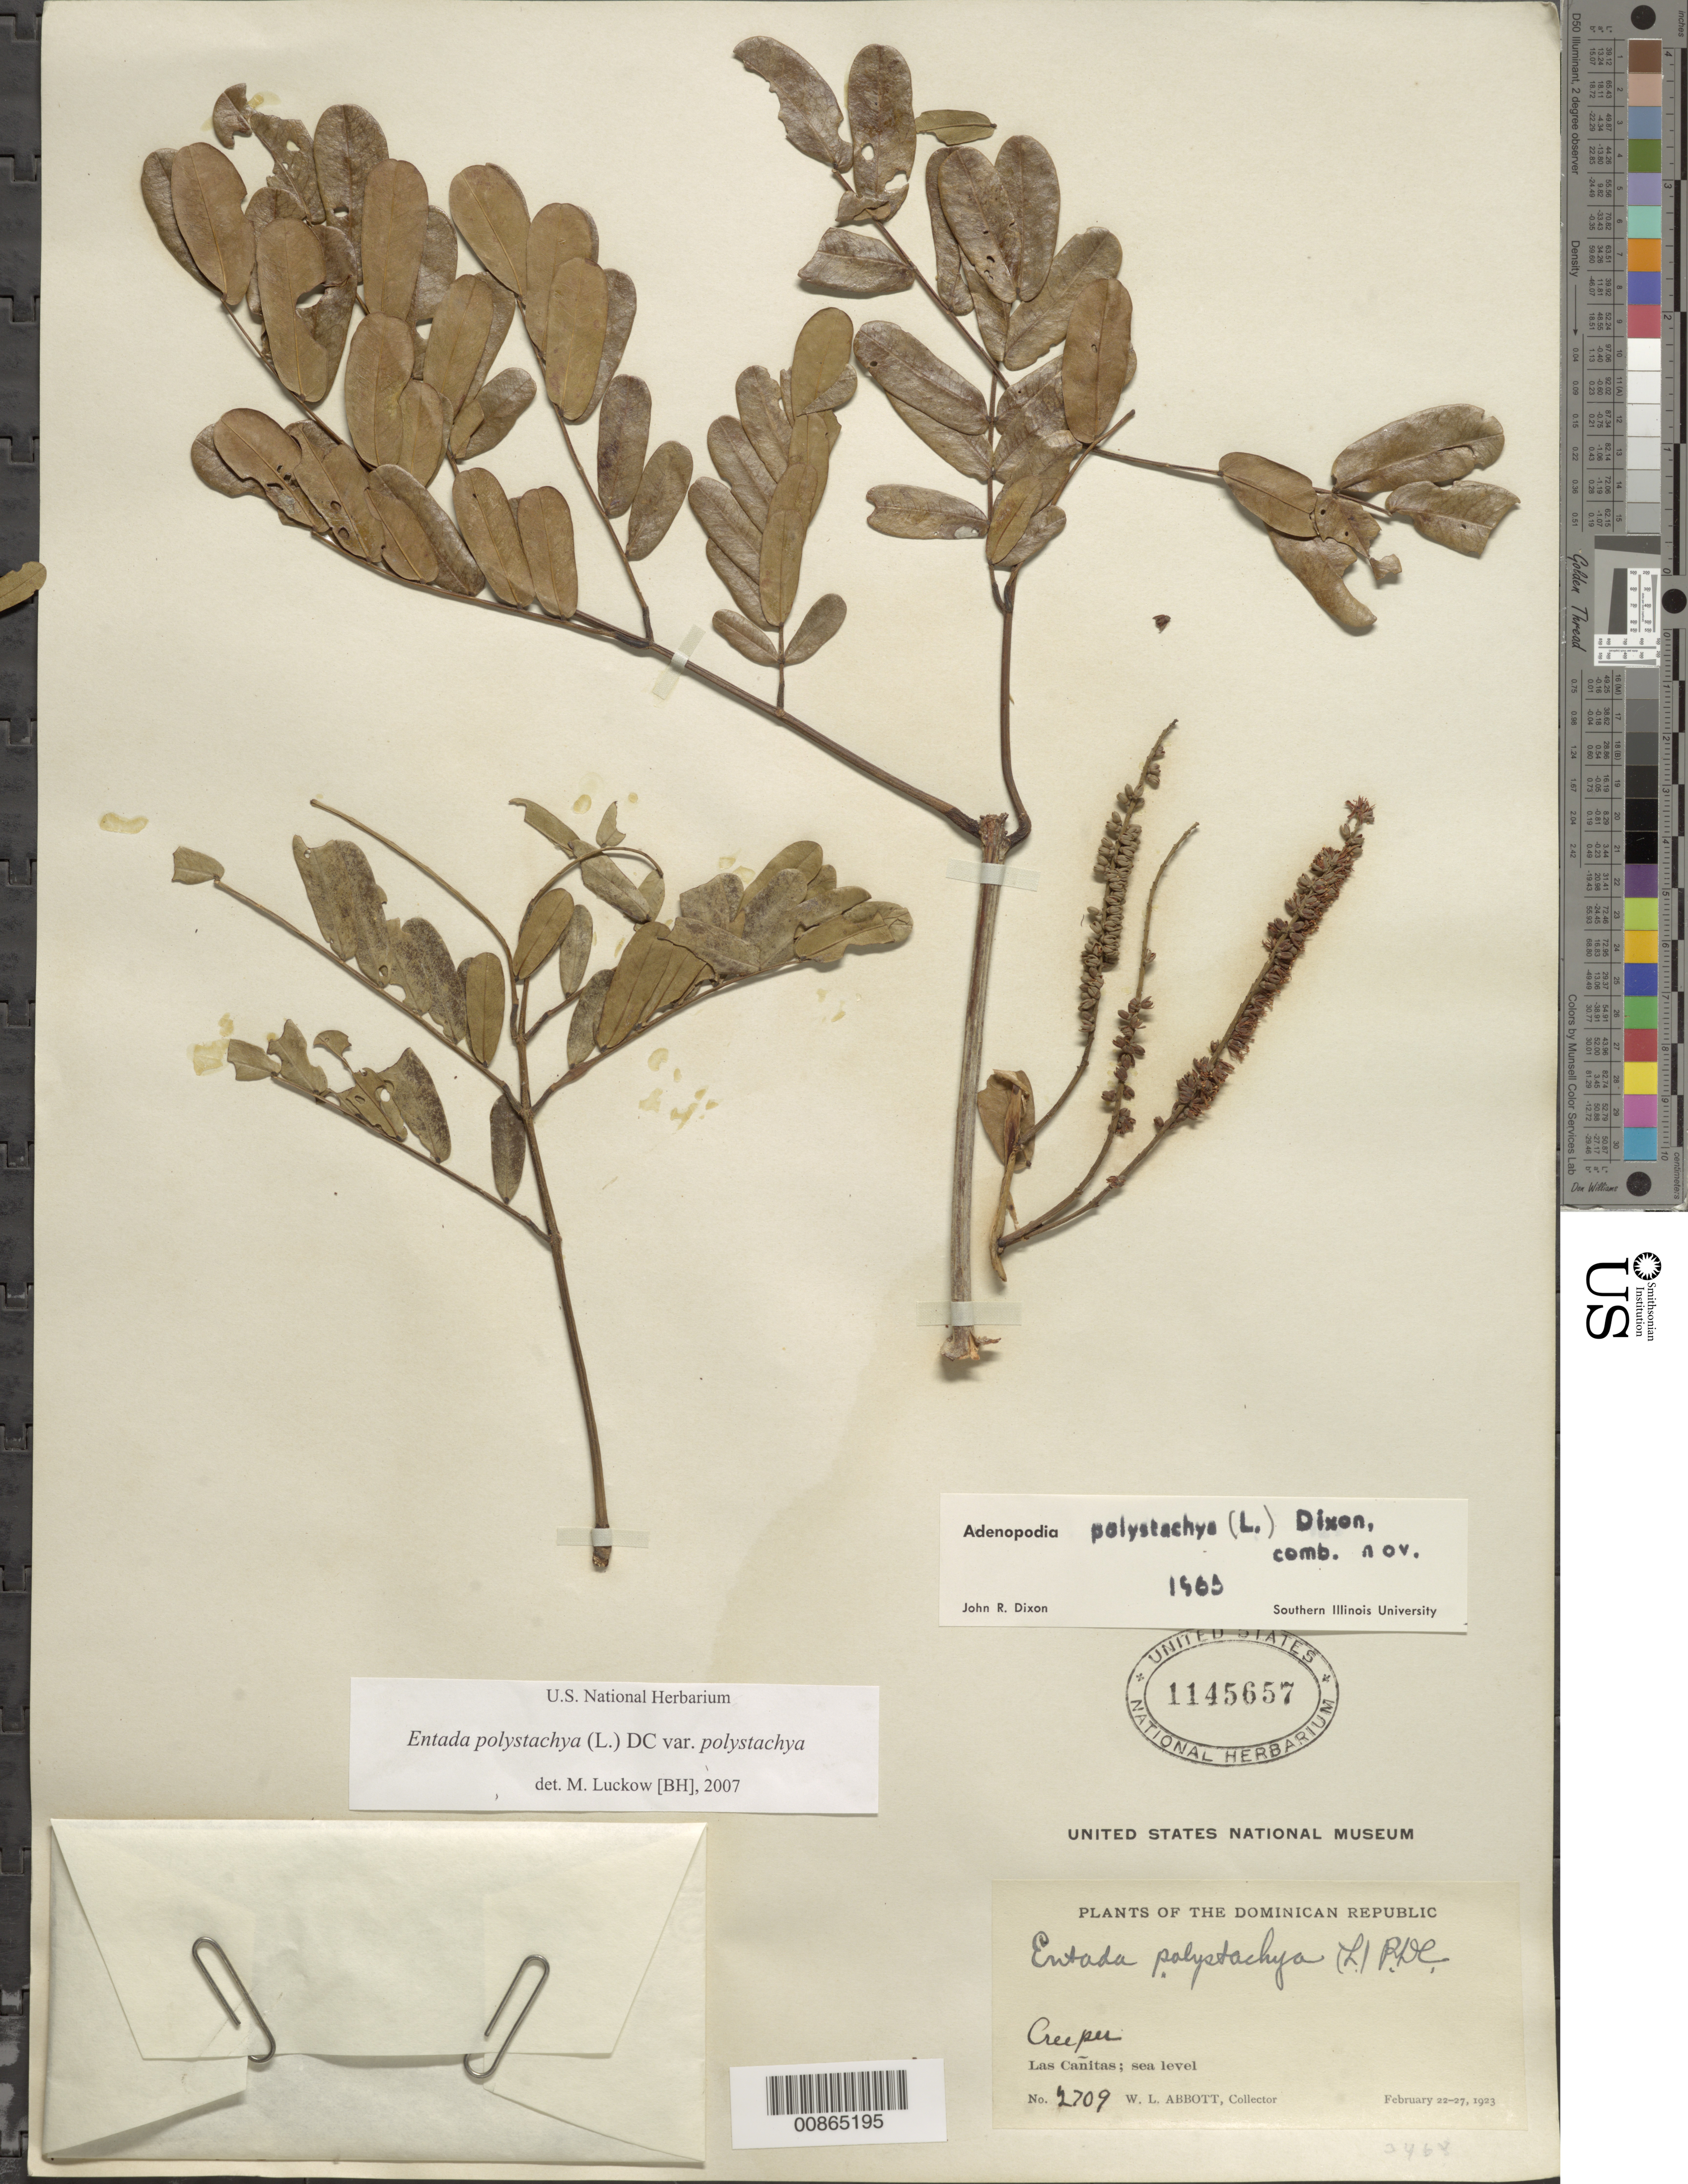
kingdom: Plantae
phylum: Tracheophyta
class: Magnoliopsida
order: Fabales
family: Fabaceae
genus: Entada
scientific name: Entada polystachya var. polystachya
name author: (L.) DC.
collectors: W. L. Abbott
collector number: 2709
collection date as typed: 22 Feb 1923 to 27 Feb 1923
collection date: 1923-02-22/1923-02-27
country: Dominican Republic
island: Hispaniola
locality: Las Cañitas.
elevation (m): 0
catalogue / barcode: US 1145657